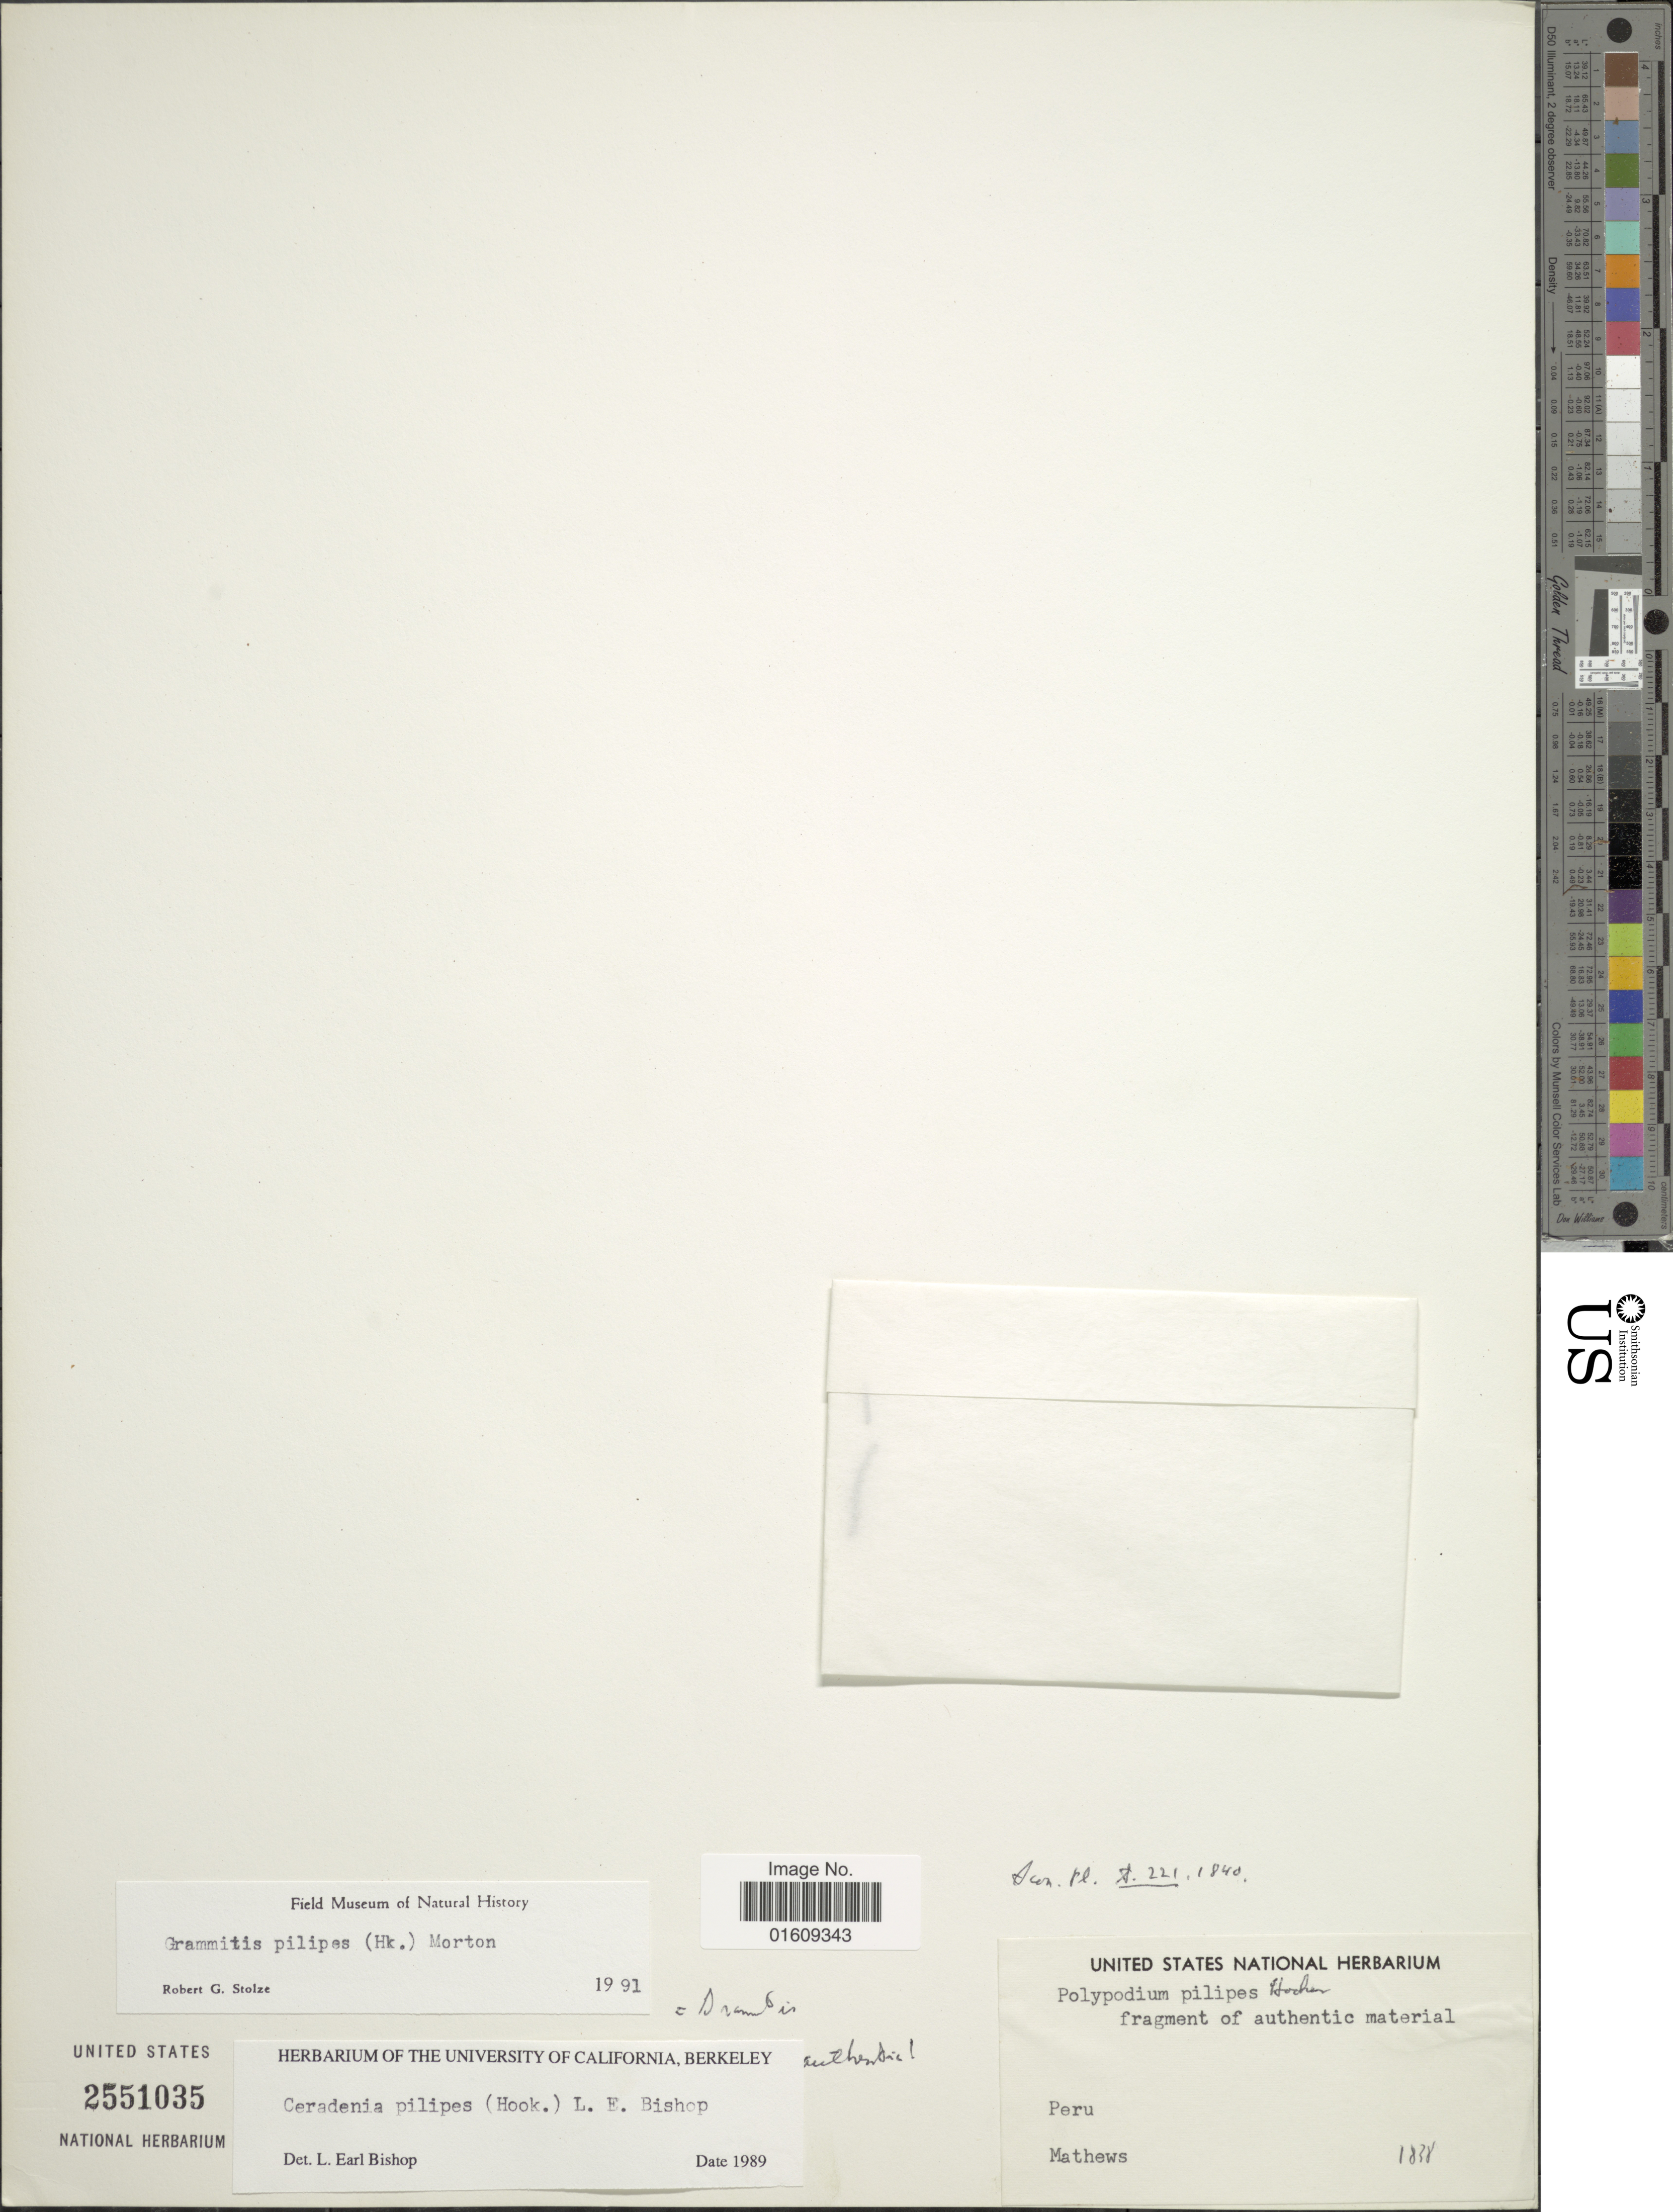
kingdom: Plantae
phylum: Tracheophyta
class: Polypodiopsida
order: Polypodiales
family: Polypodiaceae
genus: Ceradenia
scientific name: Ceradenia nubigena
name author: (Maxon) L.E. Bishop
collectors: -- Mathews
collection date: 1838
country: Peru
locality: Peru.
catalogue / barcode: US 2551035